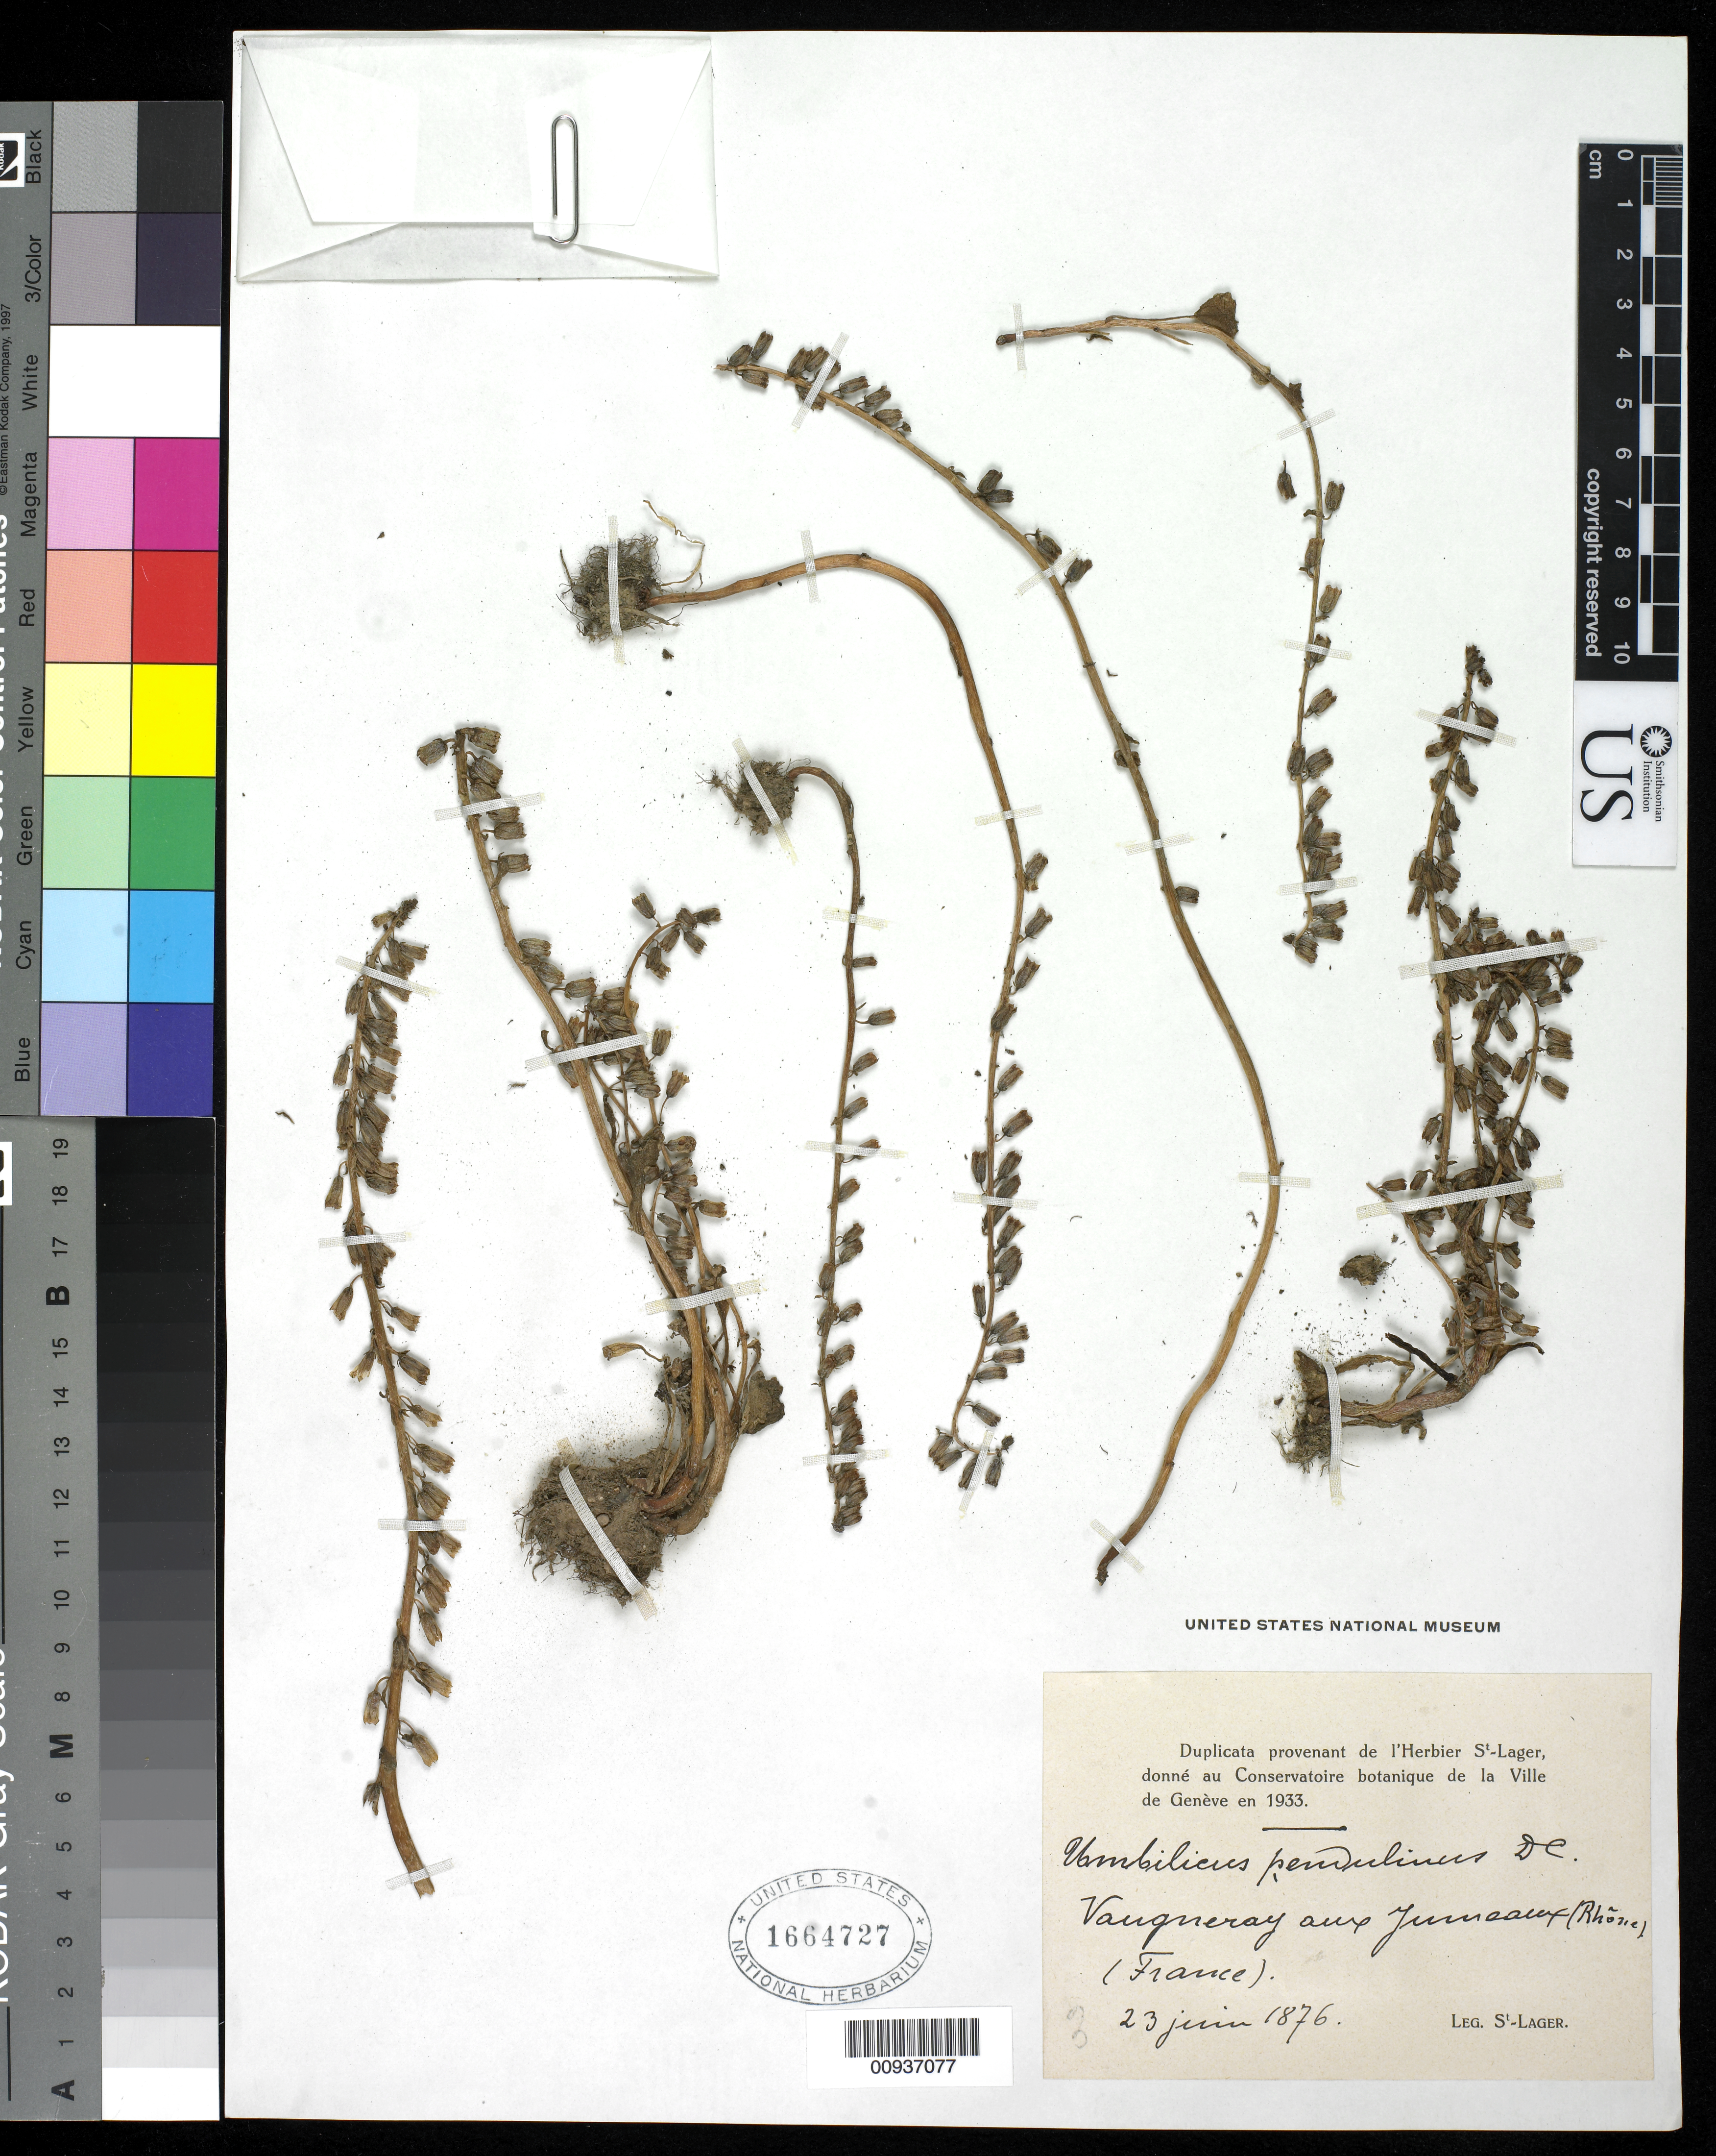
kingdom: Plantae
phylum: Tracheophyta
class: Magnoliopsida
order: Saxifragales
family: Crassulaceae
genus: Umbilicus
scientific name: Umbilicus pendulinus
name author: DC.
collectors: J. B. Saint-Lager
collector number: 3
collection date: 1876-06-23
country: France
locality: "Vaugneray auie Ju[]eaux (Rhône)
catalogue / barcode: US 1664727